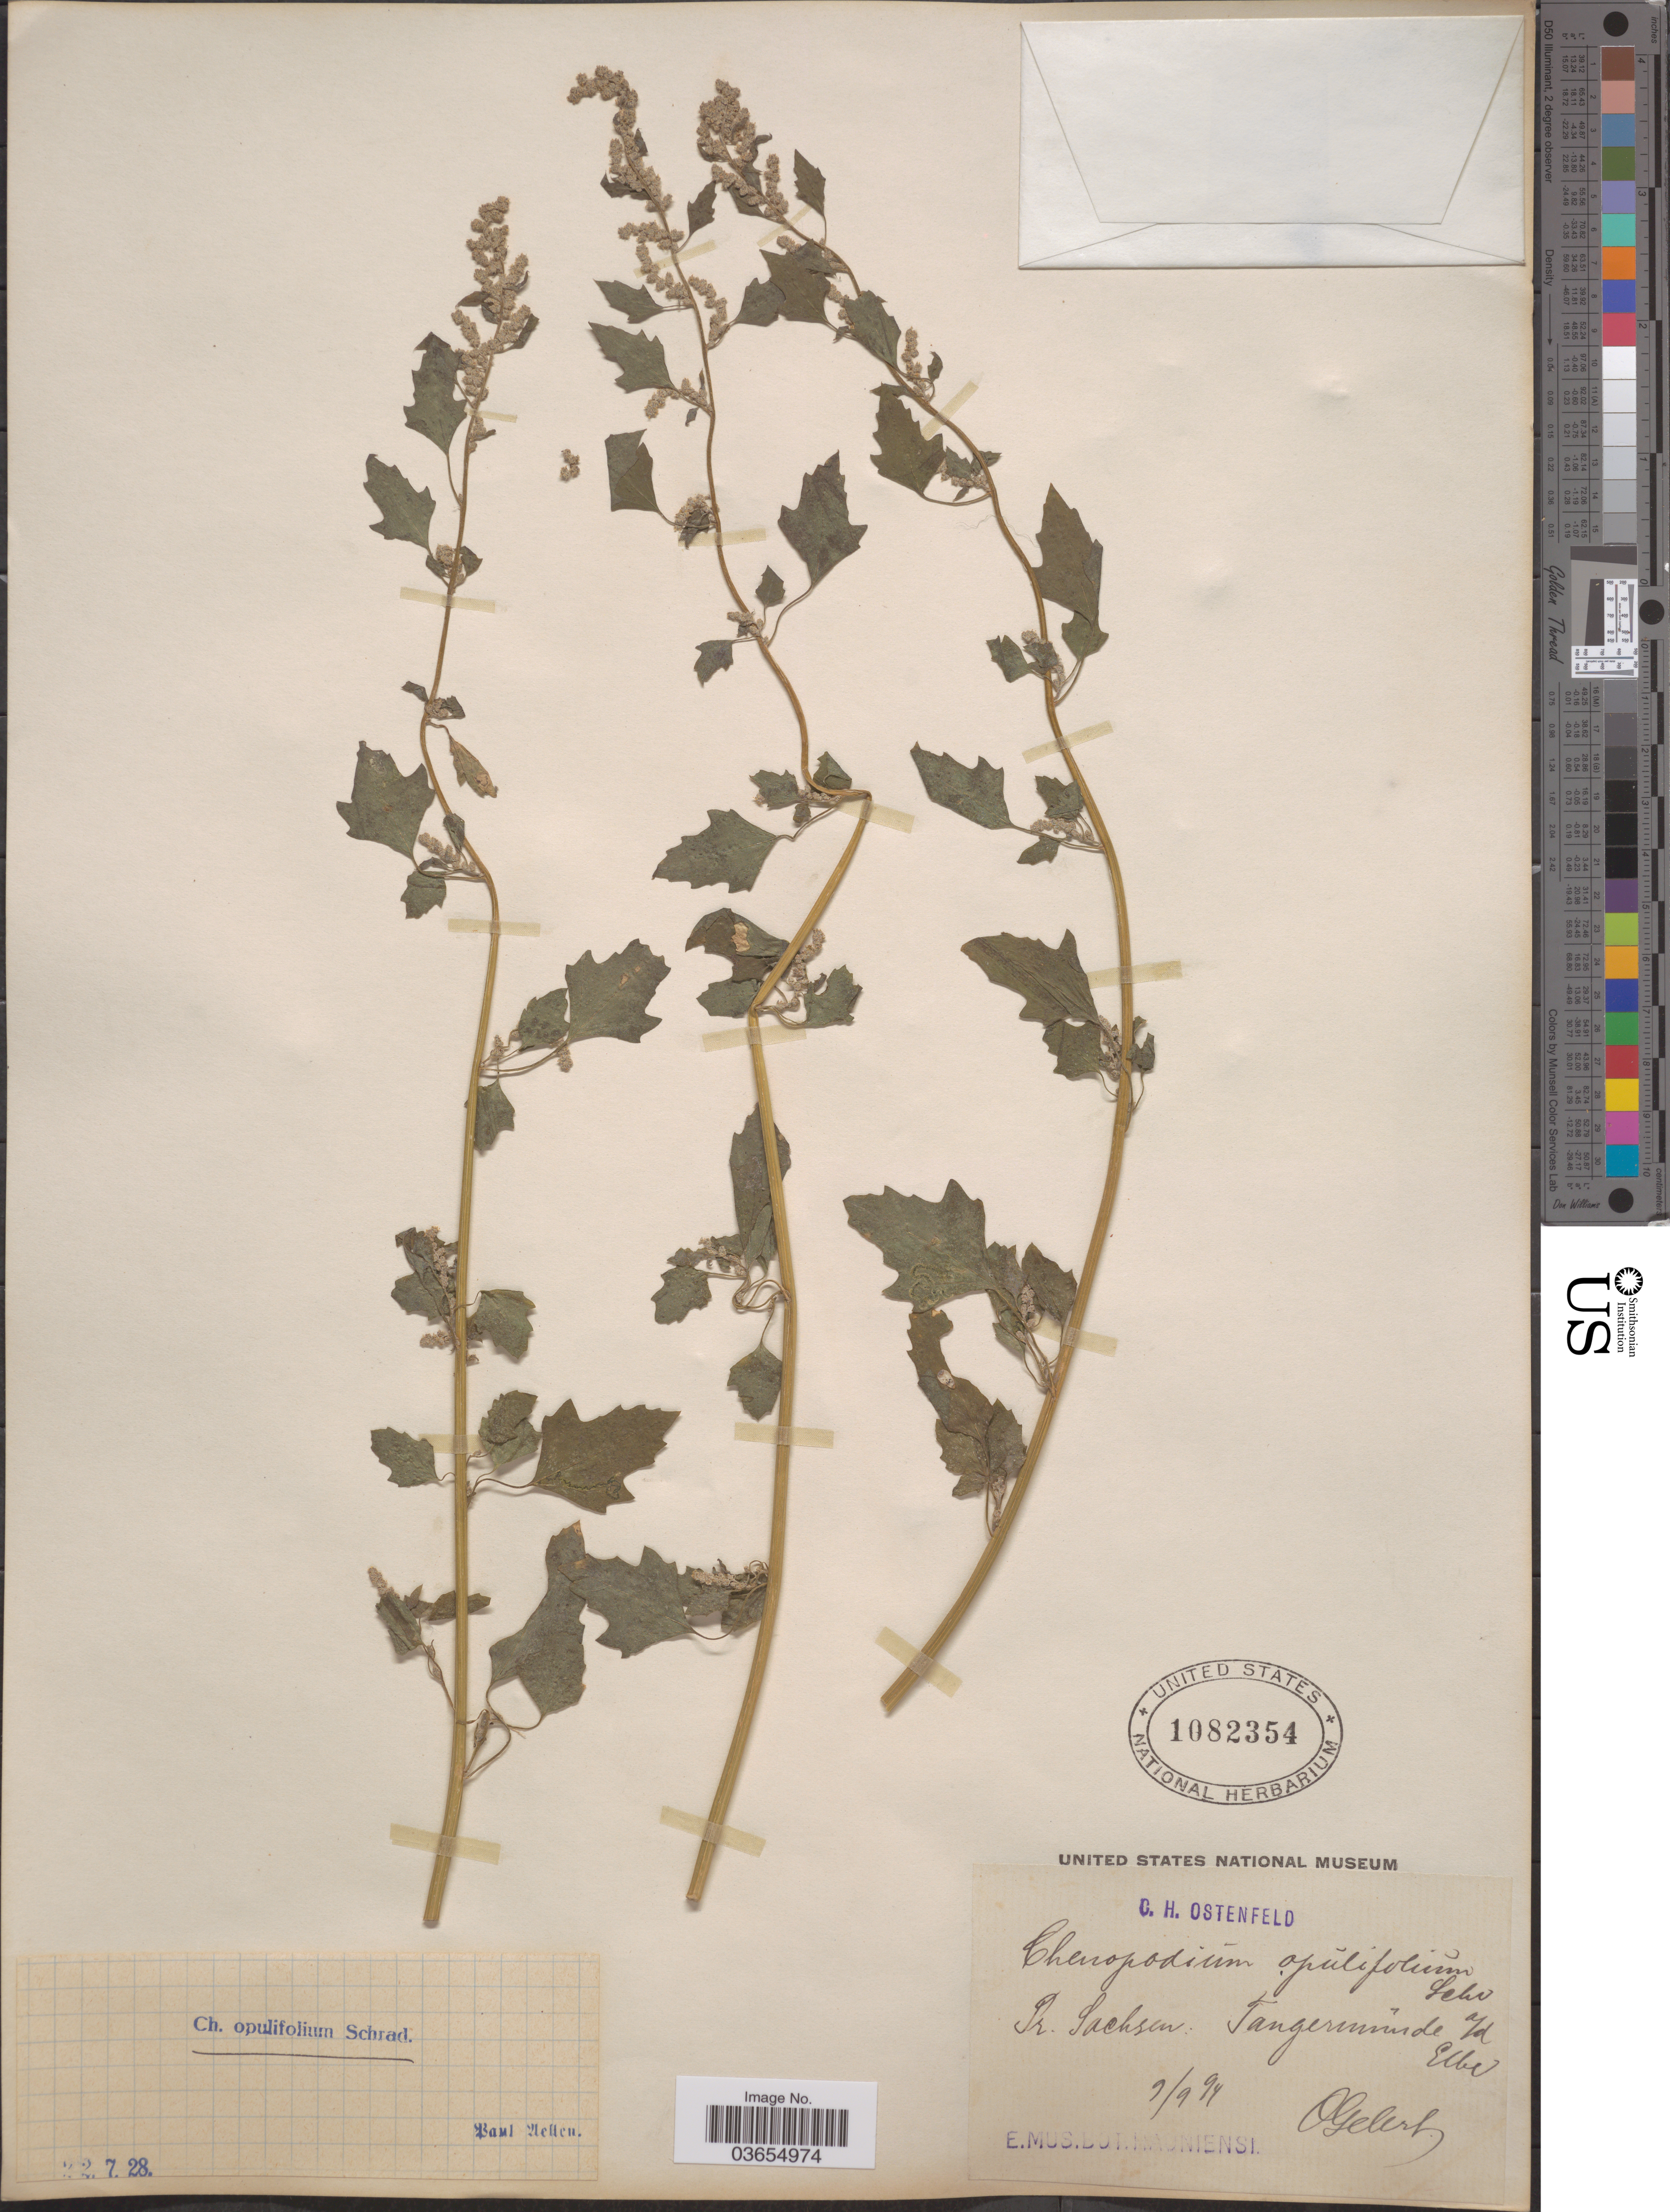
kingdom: Plantae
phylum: Tracheophyta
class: Magnoliopsida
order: Caryophyllales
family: Amaranthaceae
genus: Chenopodium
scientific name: Chenopodium opulifolium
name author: Schrad. ex W.D.J. Koch & Ziz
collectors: O. Gelert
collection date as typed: Transcribed d/m/y: 9/9/94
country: Germany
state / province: Sachsen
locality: Pr. Sachsen: Tangermûnde a/d Elbe.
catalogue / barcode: US 1082354